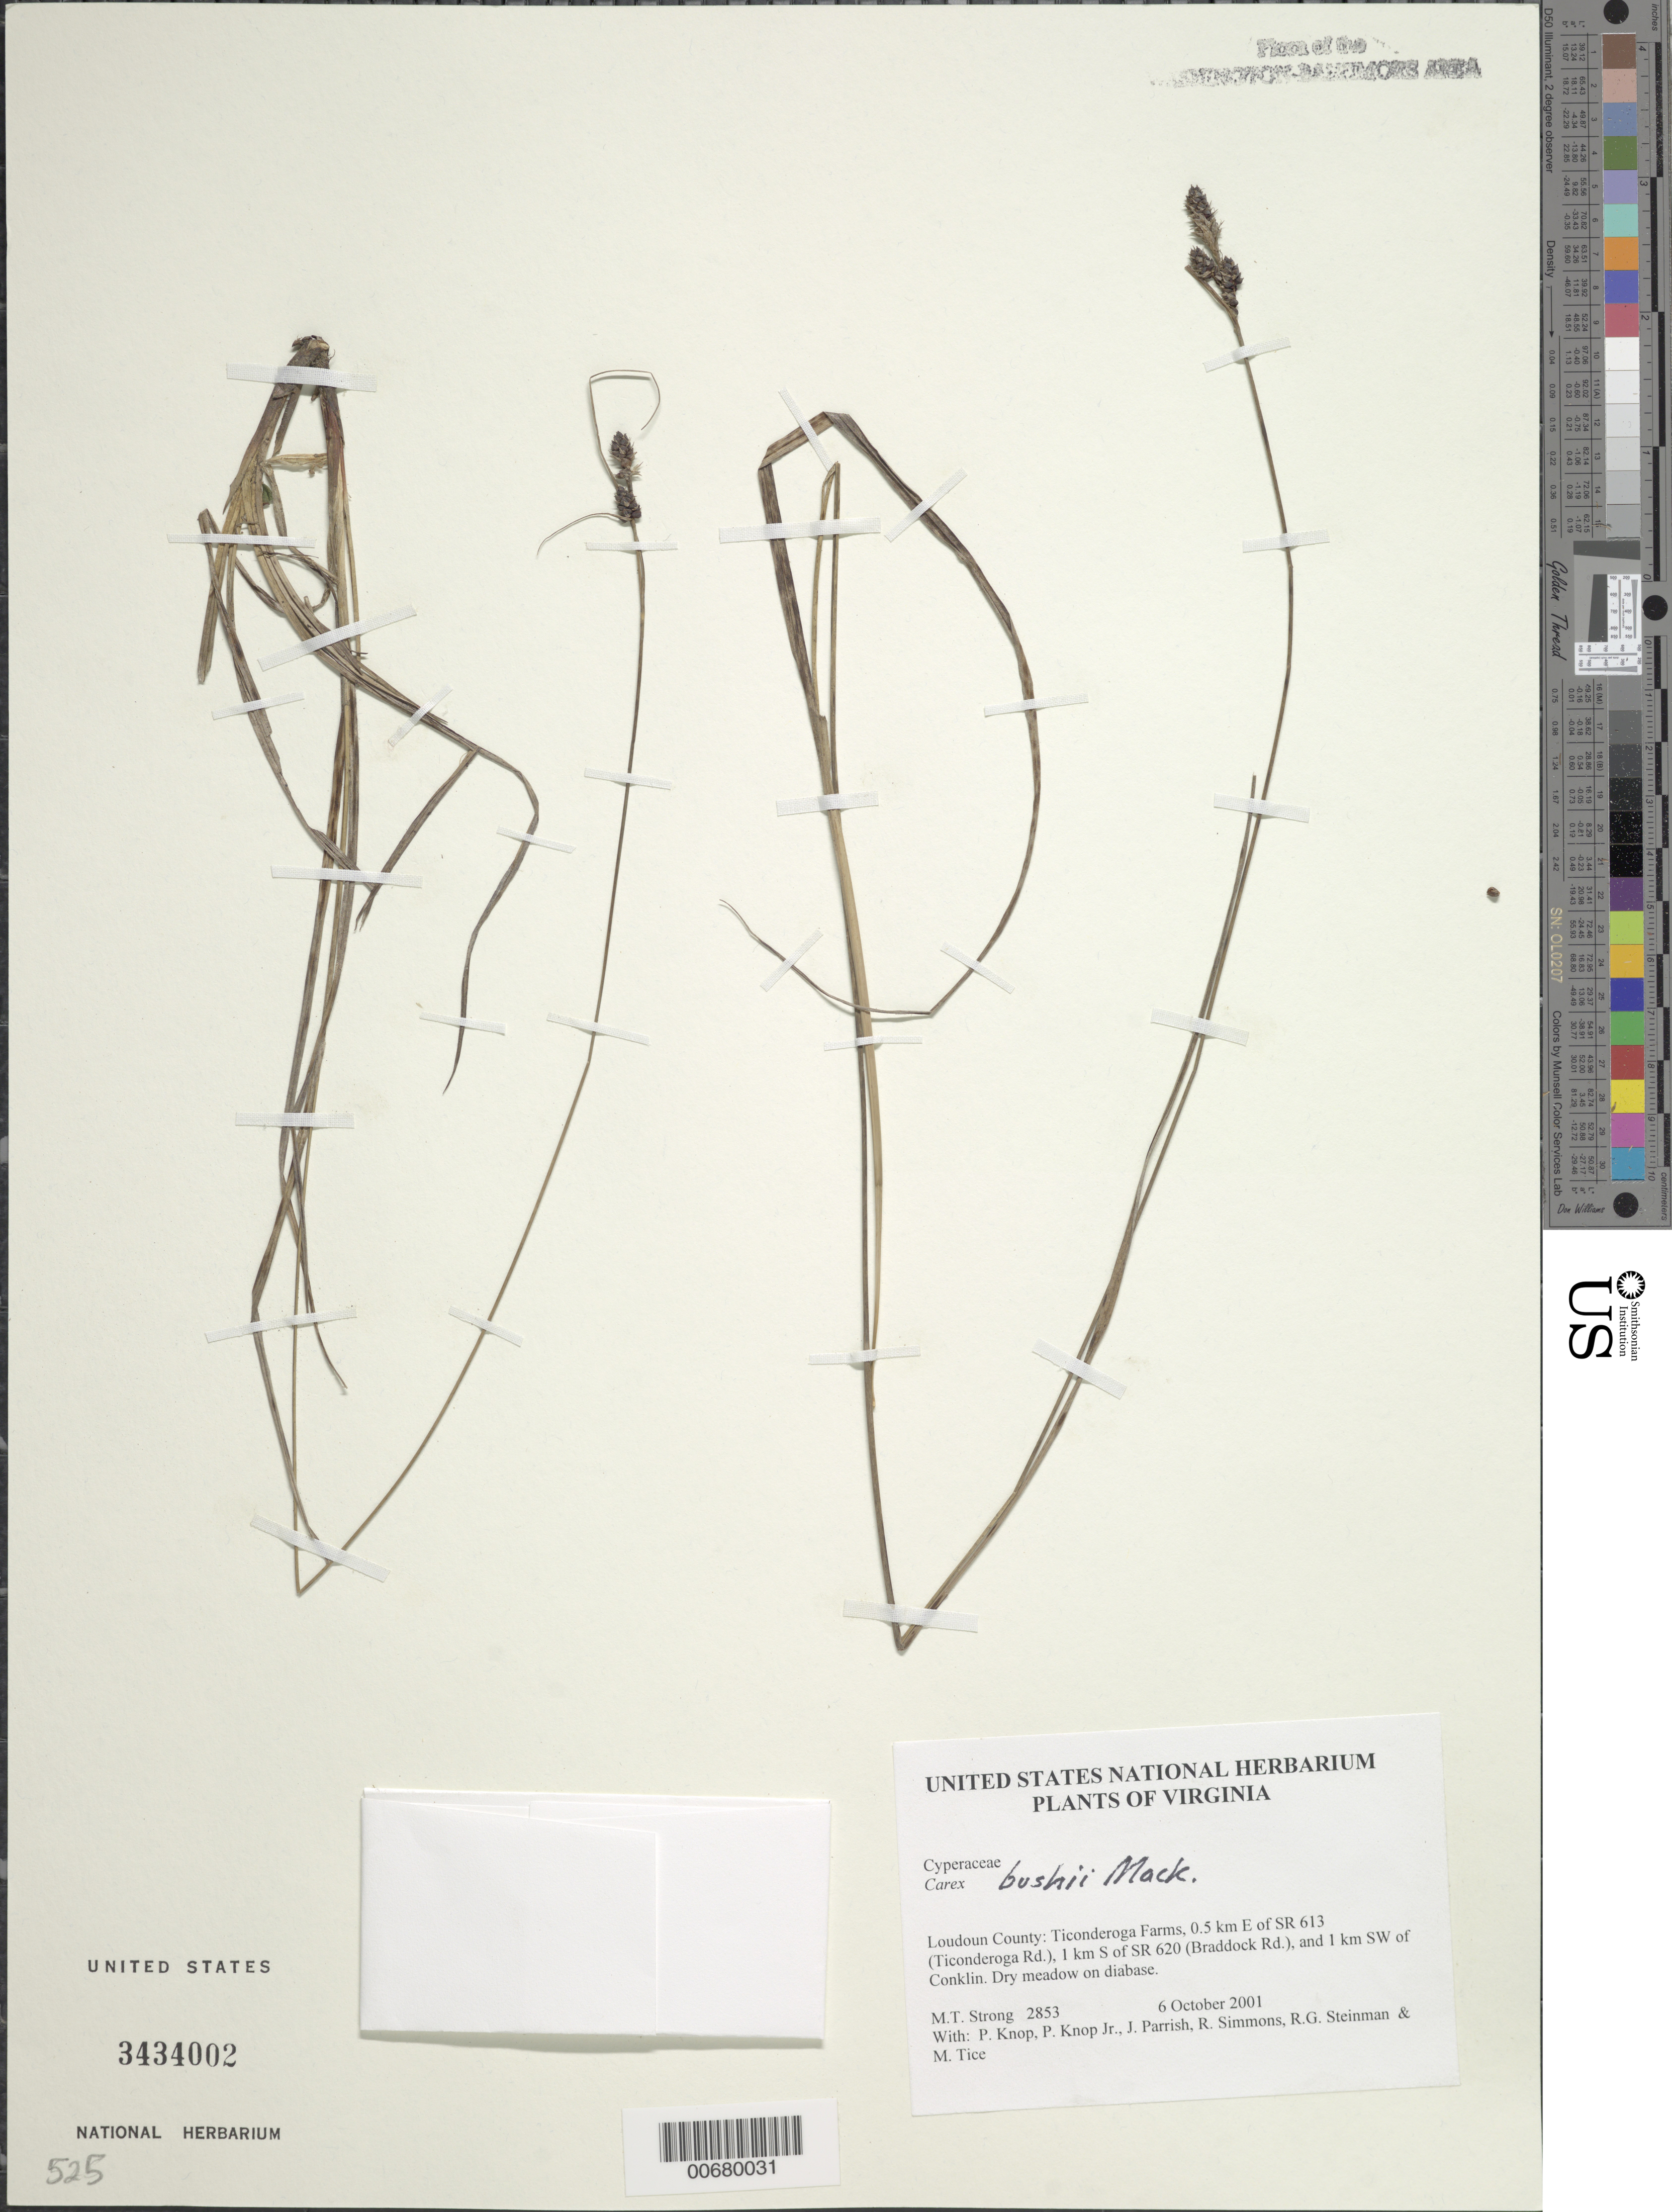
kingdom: Plantae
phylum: Tracheophyta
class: Liliopsida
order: Poales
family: Cyperaceae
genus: Carex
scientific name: Carex bushii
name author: Mack.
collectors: M. T. Strong, P. Knop, J. Parrish, R. H. Simmons, R. Steinman & M. Tice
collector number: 2853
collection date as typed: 6 October 2001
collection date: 2001-10-06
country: United States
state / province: Virginia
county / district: Loudoun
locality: Ticonderoga Farms, 0.5 km E of SR 613 (Ticonderoga Rd.), 1 km S of SR 620 (Braddock Rd.) and 1 km SW of Conklin.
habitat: Dry meadow on diabase.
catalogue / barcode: US 3434002